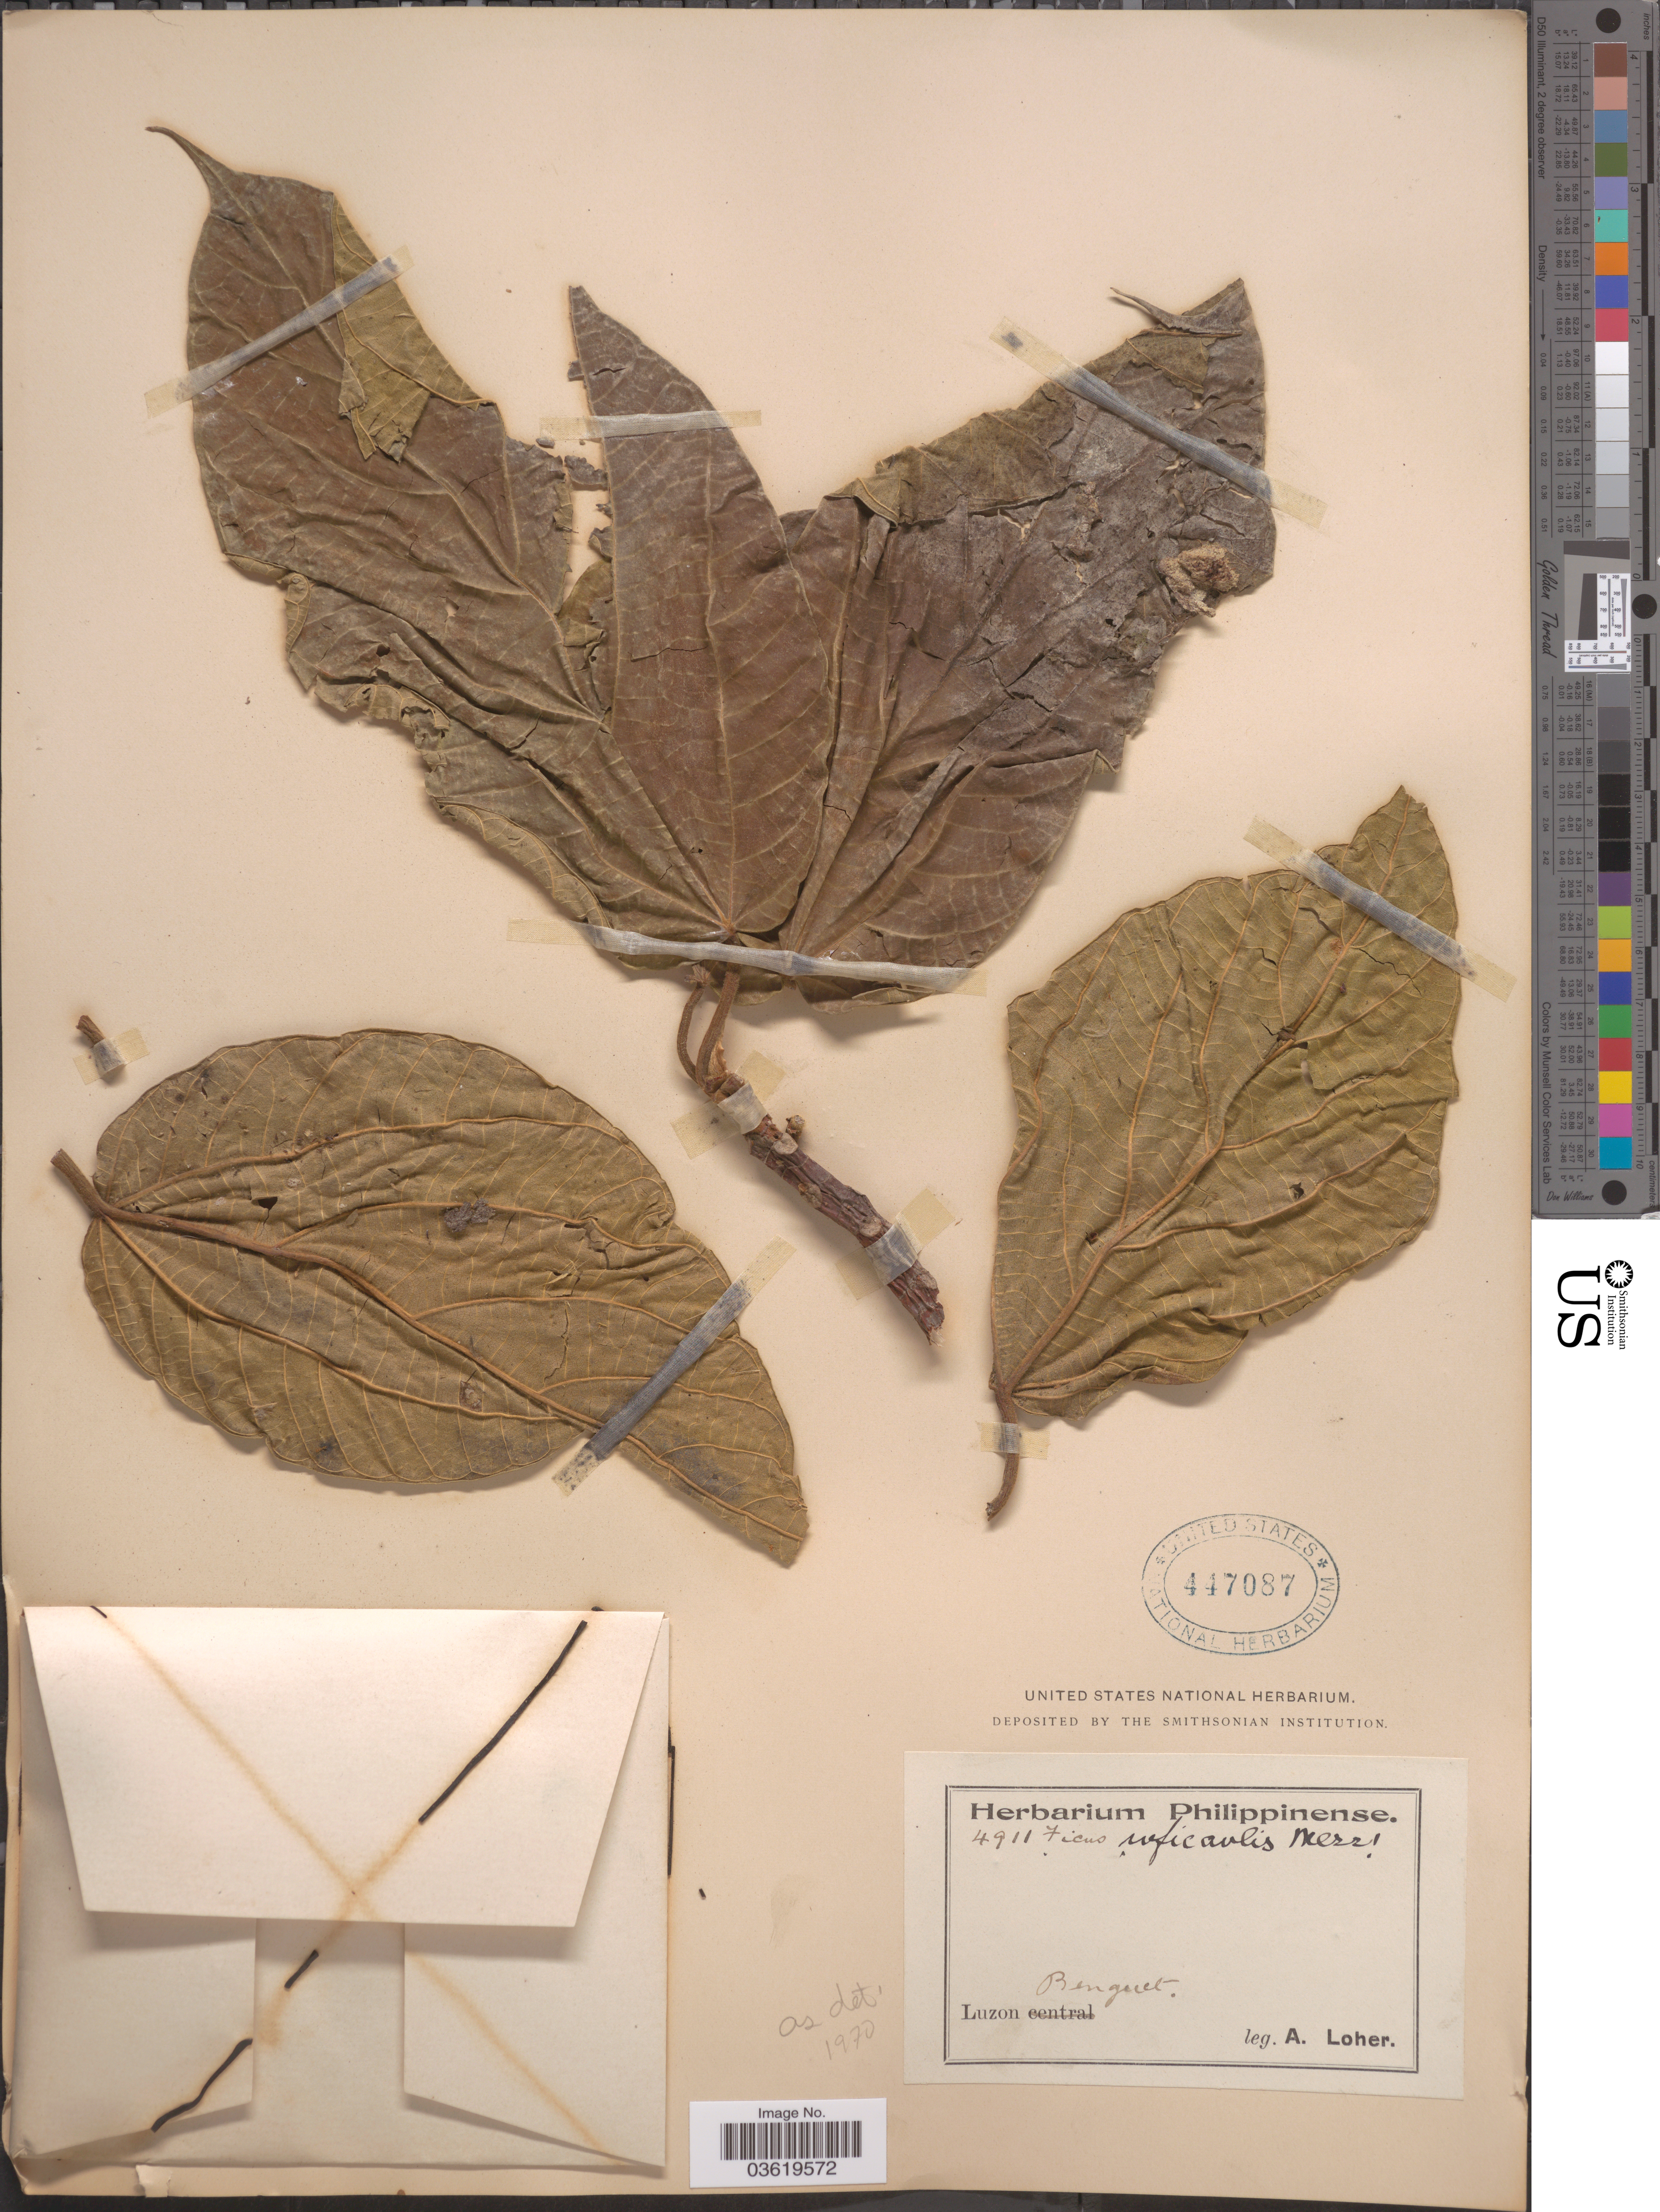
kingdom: Plantae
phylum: Tracheophyta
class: Magnoliopsida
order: Rosales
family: Moraceae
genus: Ficus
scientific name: Ficus ruficaulis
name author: Merr.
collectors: A. Loher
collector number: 4911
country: Philippines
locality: Benguet. Luzon.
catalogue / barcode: US 447087